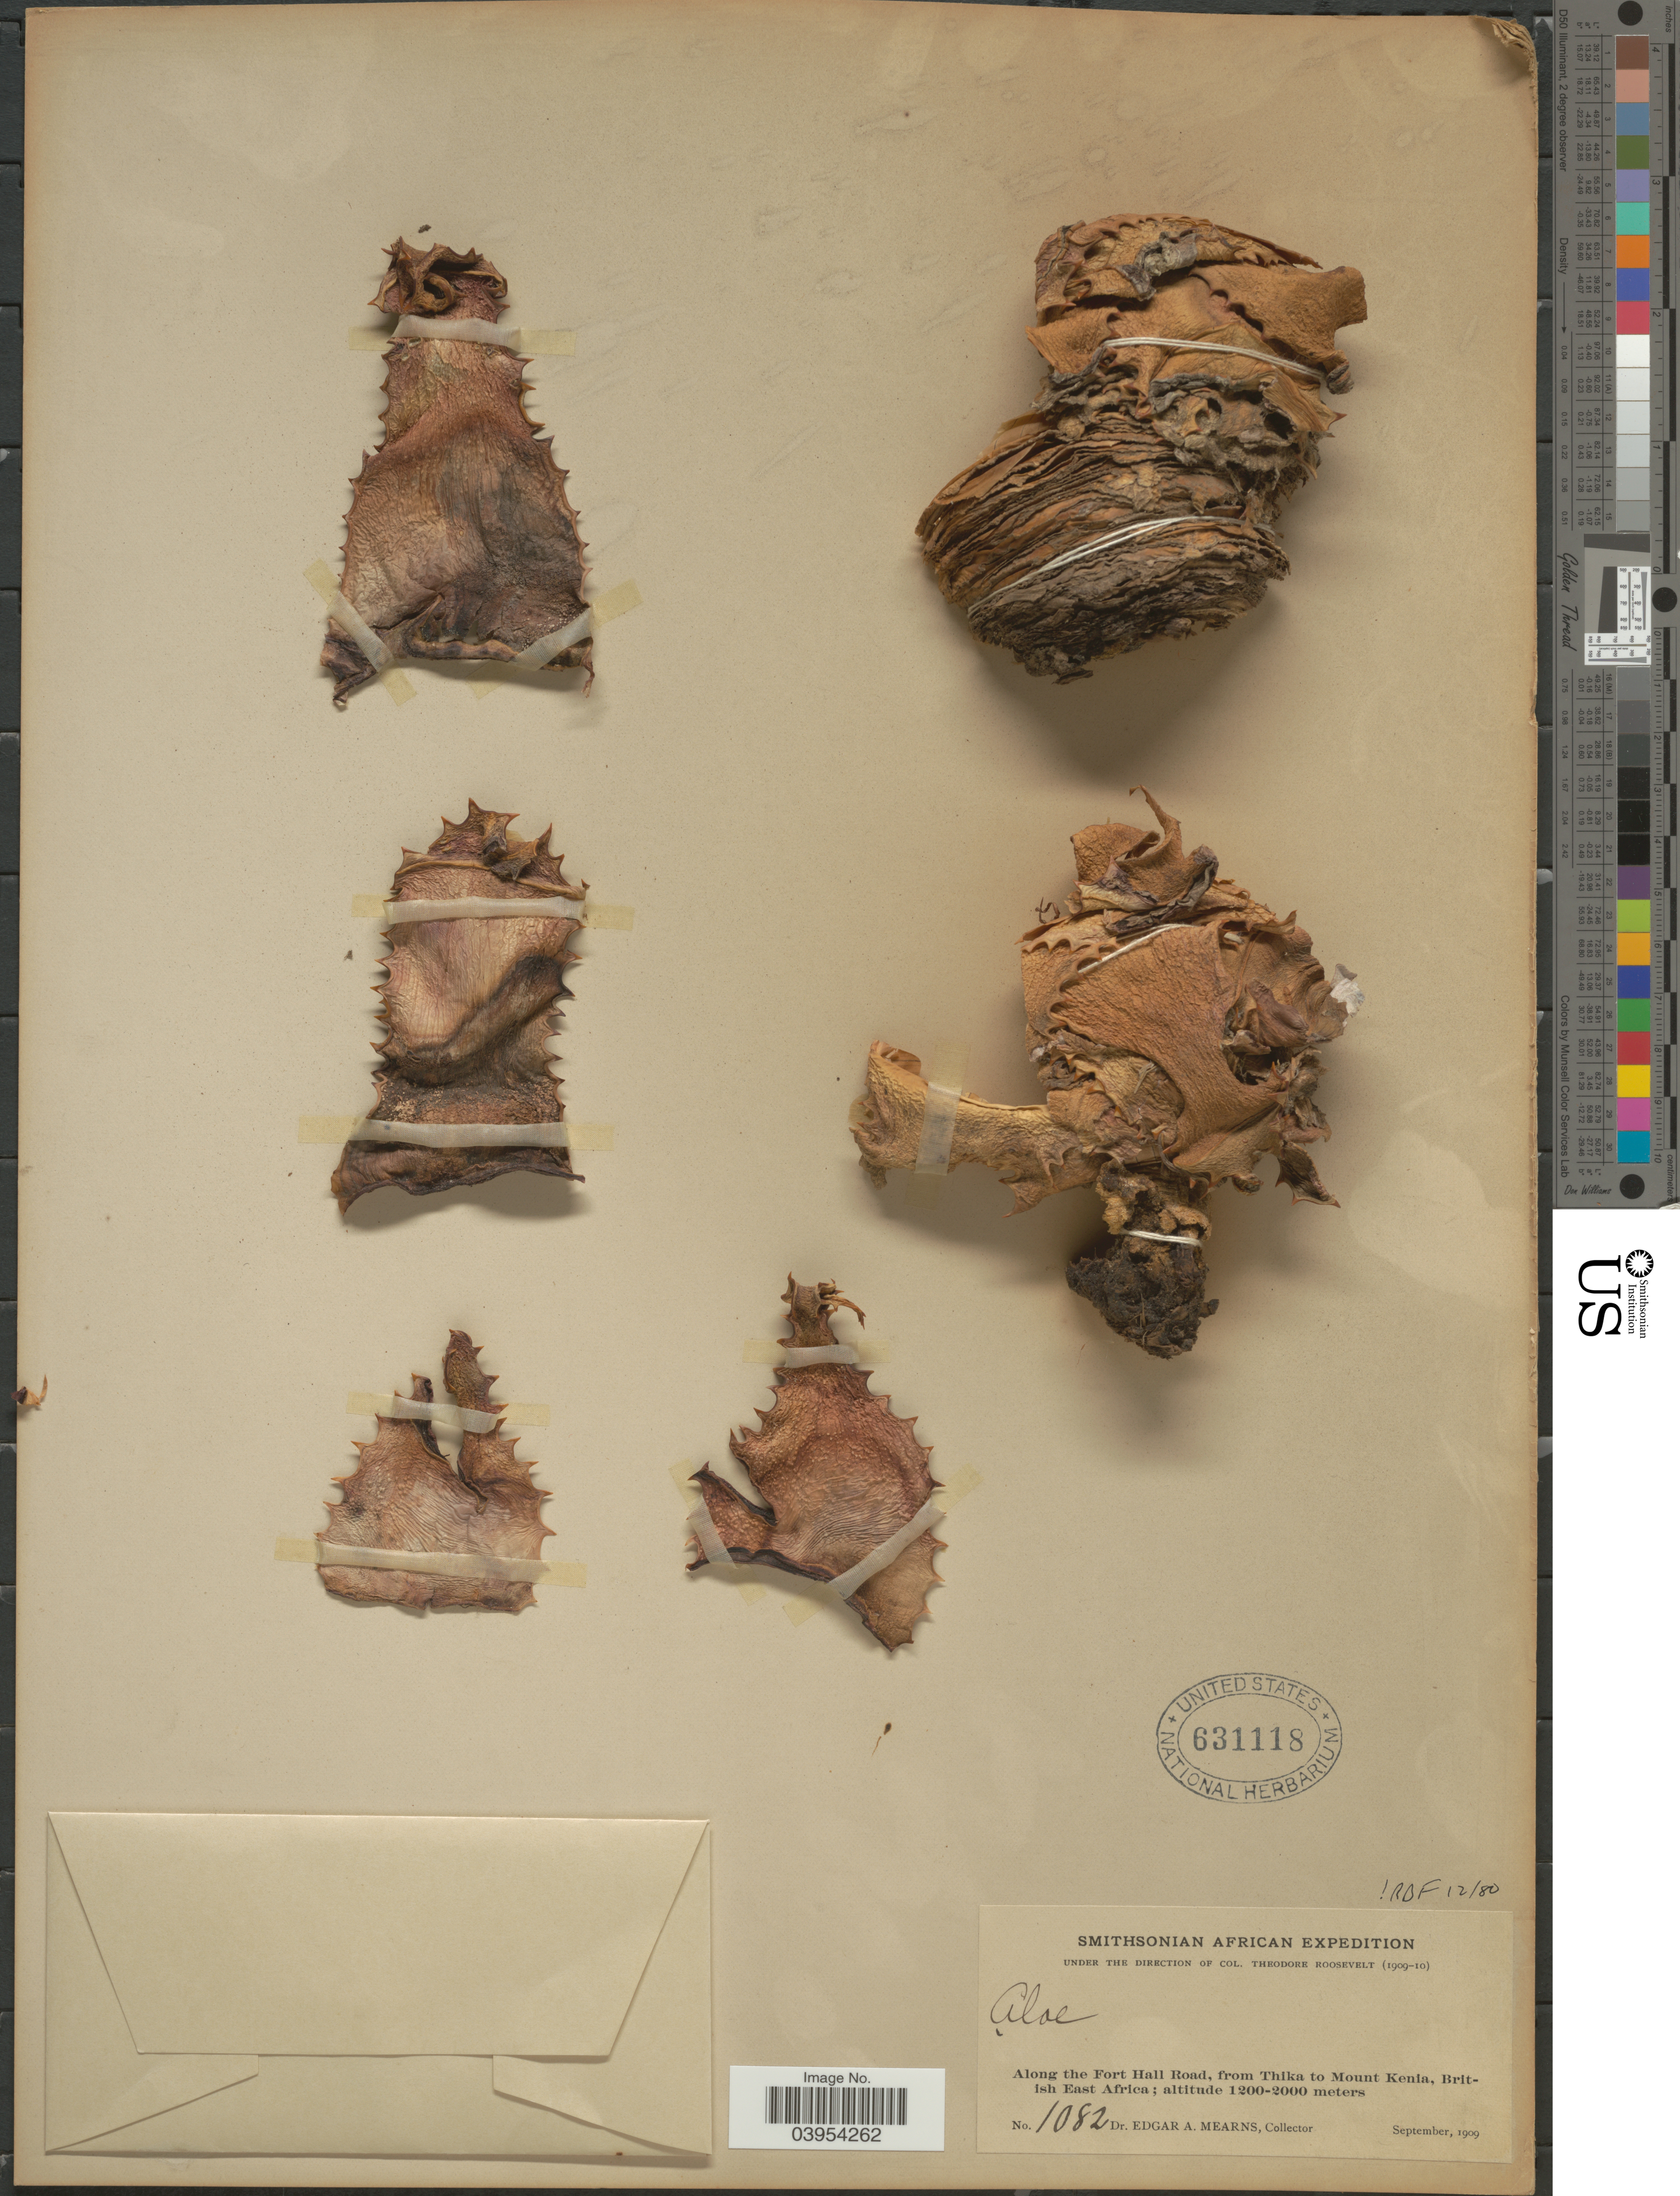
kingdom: Plantae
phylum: Tracheophyta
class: Liliopsida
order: Asparagales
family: Asphodelaceae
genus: Aloe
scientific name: Aloe sp.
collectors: E. A. Mearns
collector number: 1082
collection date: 1909-09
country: Kenya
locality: Along the Fort Hall Road, from Thika to Mount Kenia, British East Africa.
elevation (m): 1200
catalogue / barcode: US 631118